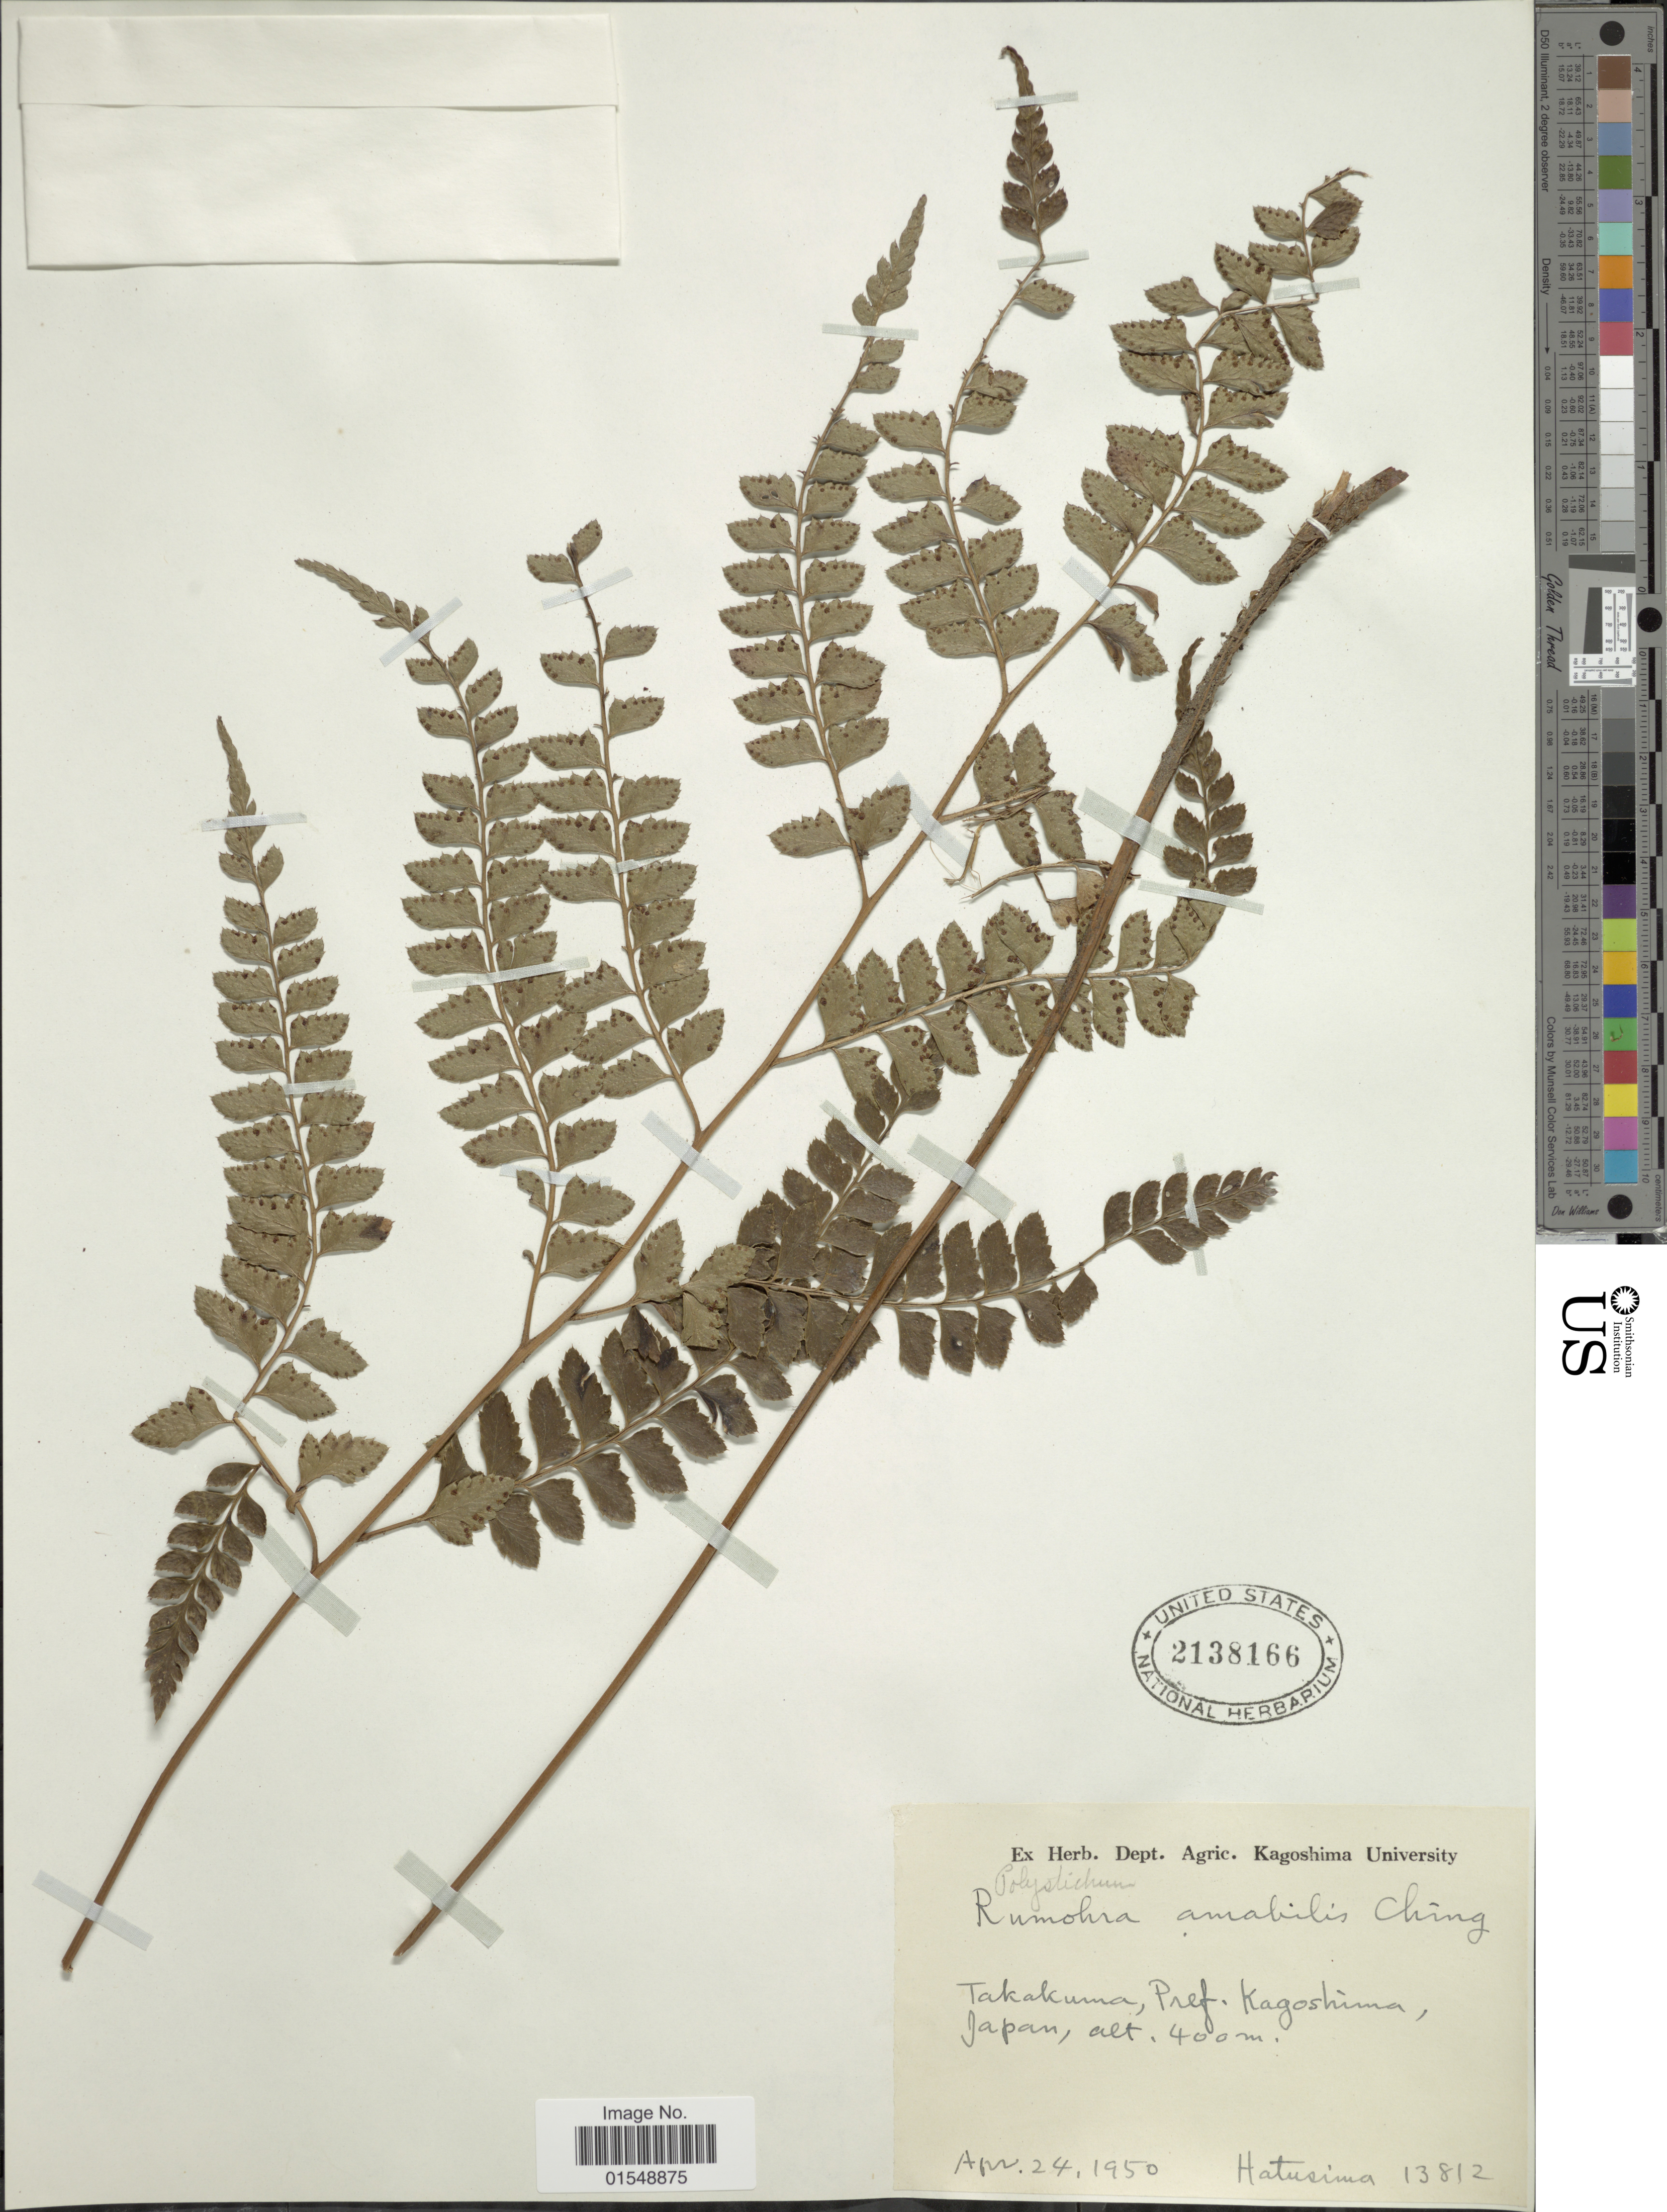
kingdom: Plantae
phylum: Tracheophyta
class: Polypodiopsida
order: Polypodiales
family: Dryopteridaceae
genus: Arachniodes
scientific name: Arachniodes amabilis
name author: (Blume) Tindale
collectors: -. Hatusima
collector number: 13812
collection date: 1950-04-24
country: Japan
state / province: Kagosima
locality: Takakuma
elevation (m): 400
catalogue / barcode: US 2138166